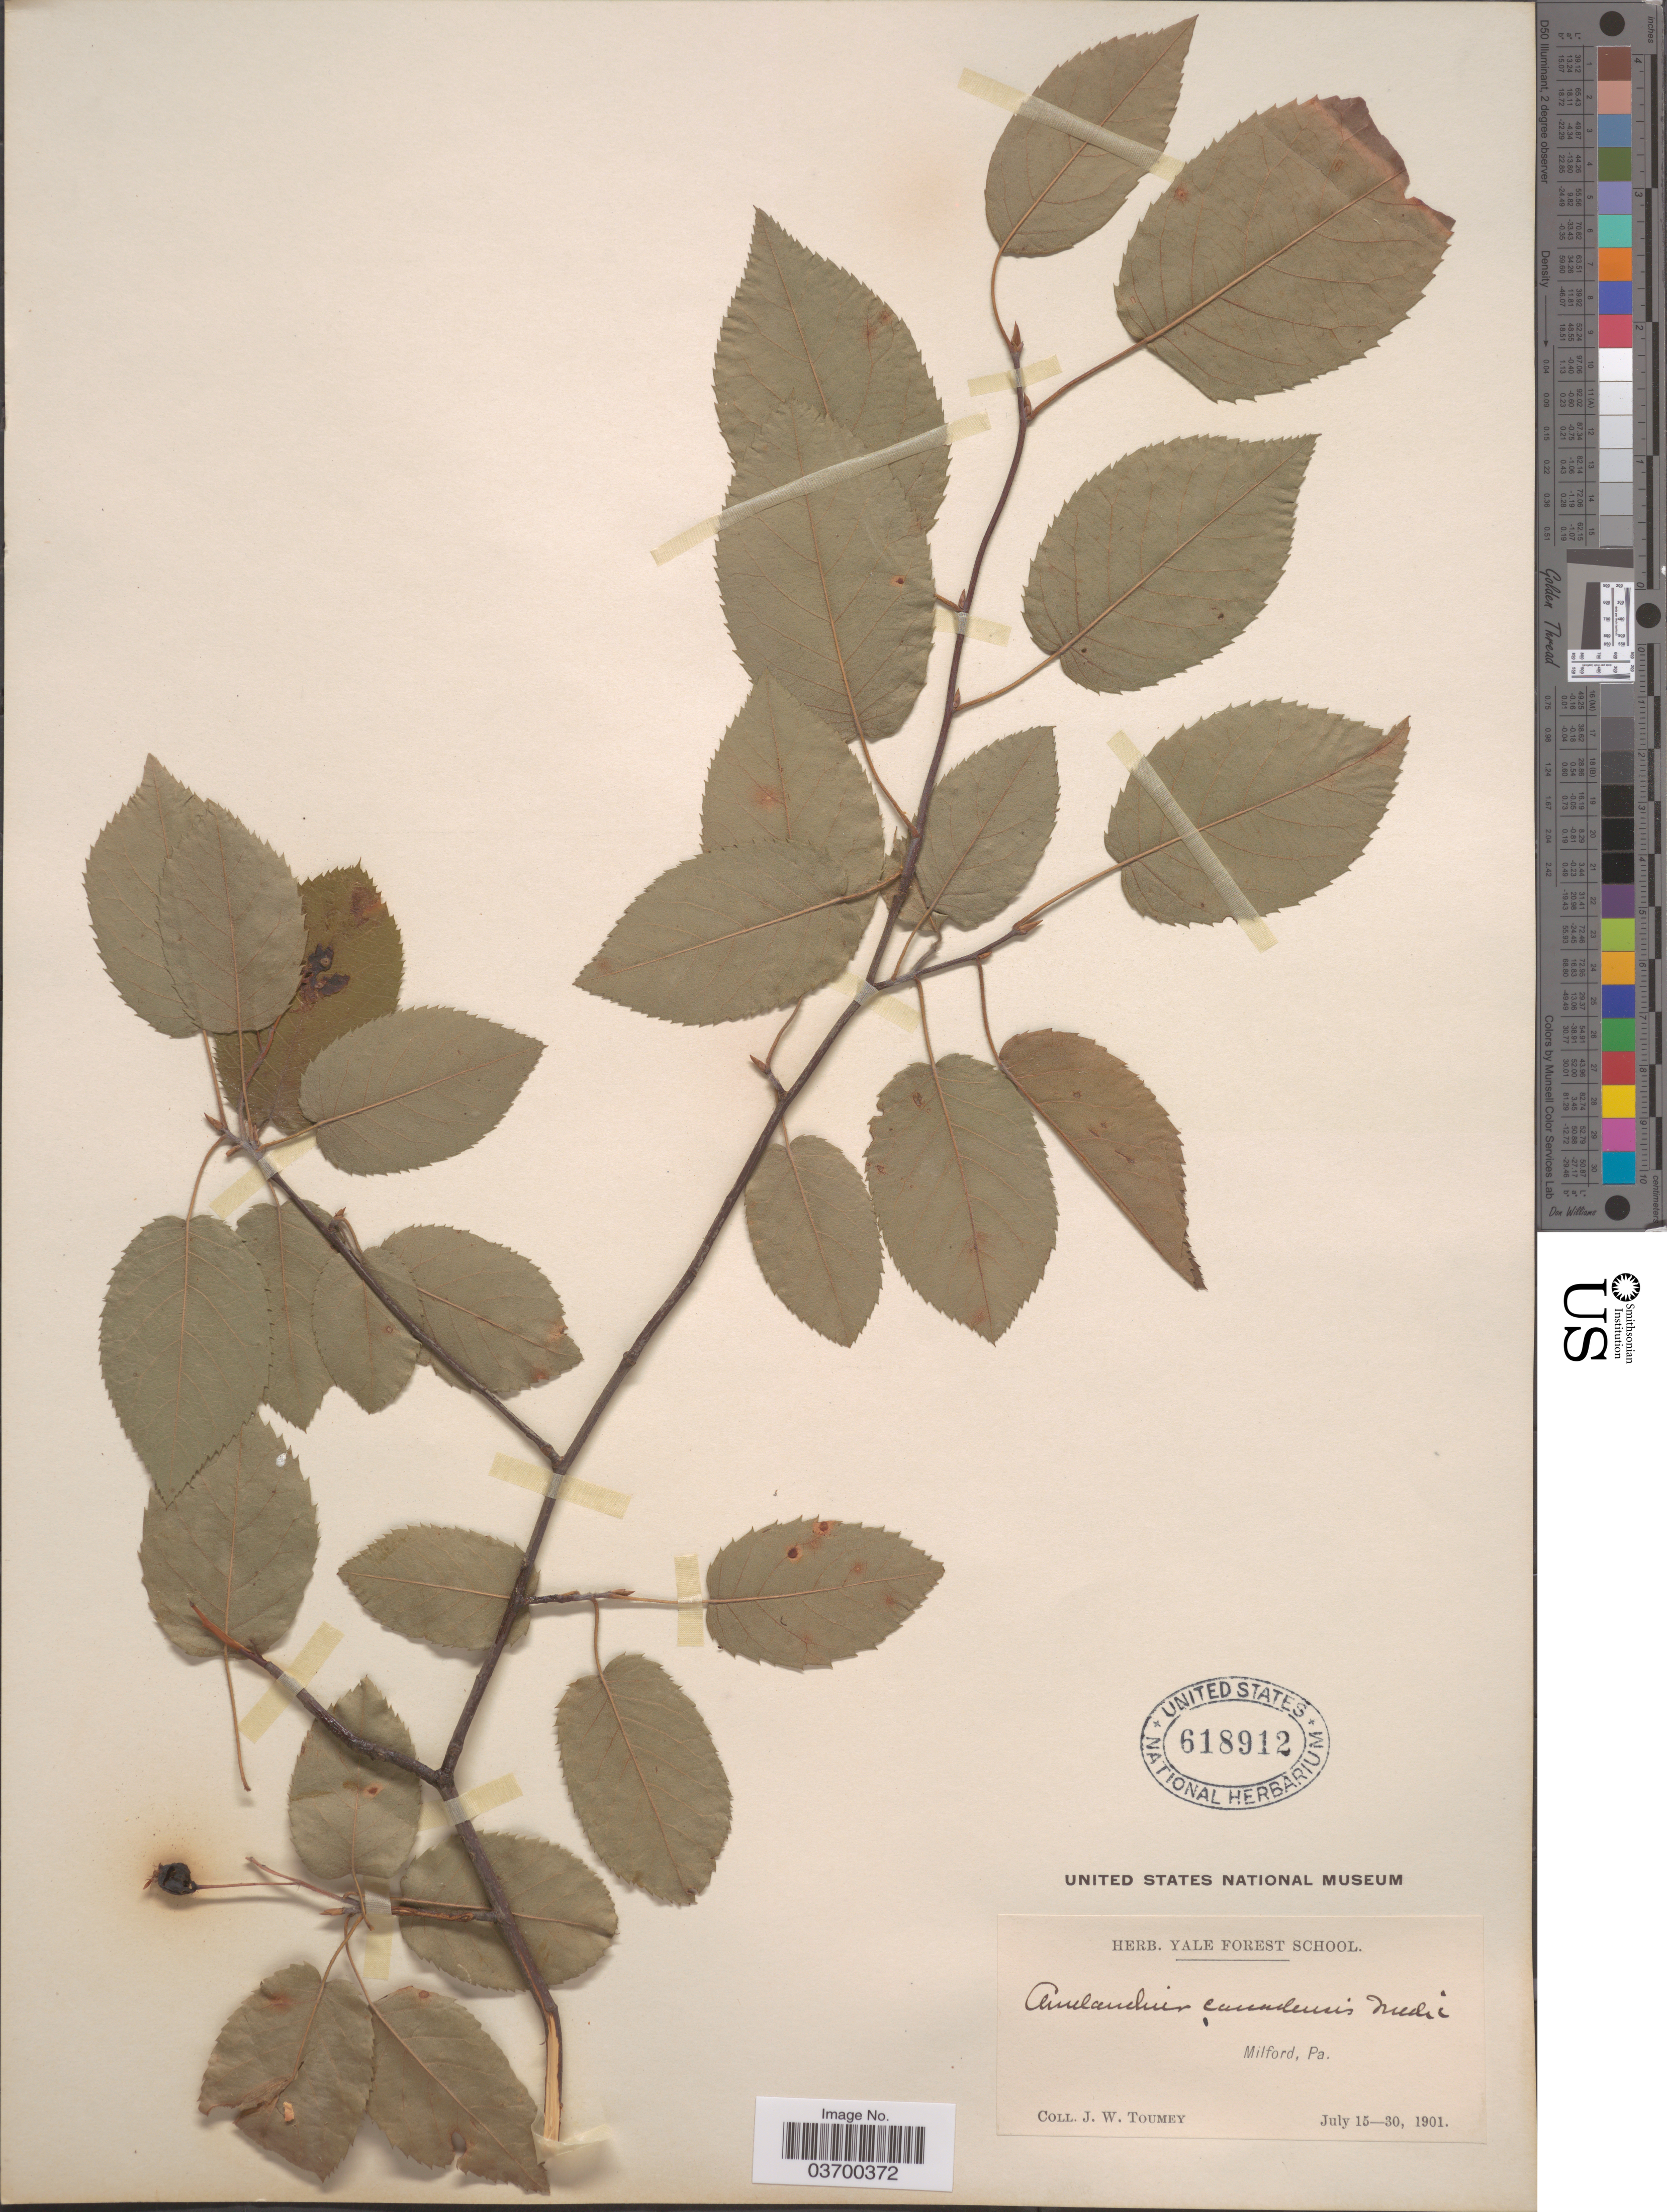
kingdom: Plantae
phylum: Tracheophyta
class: Magnoliopsida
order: Rosales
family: Rosaceae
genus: Amelanchier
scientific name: Amelanchier canadensis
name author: (L.) Medic.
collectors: J. W. Toumey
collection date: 1901-07-15/1901-07-30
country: United States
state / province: Pennsylvania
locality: Milford.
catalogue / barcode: US 618912